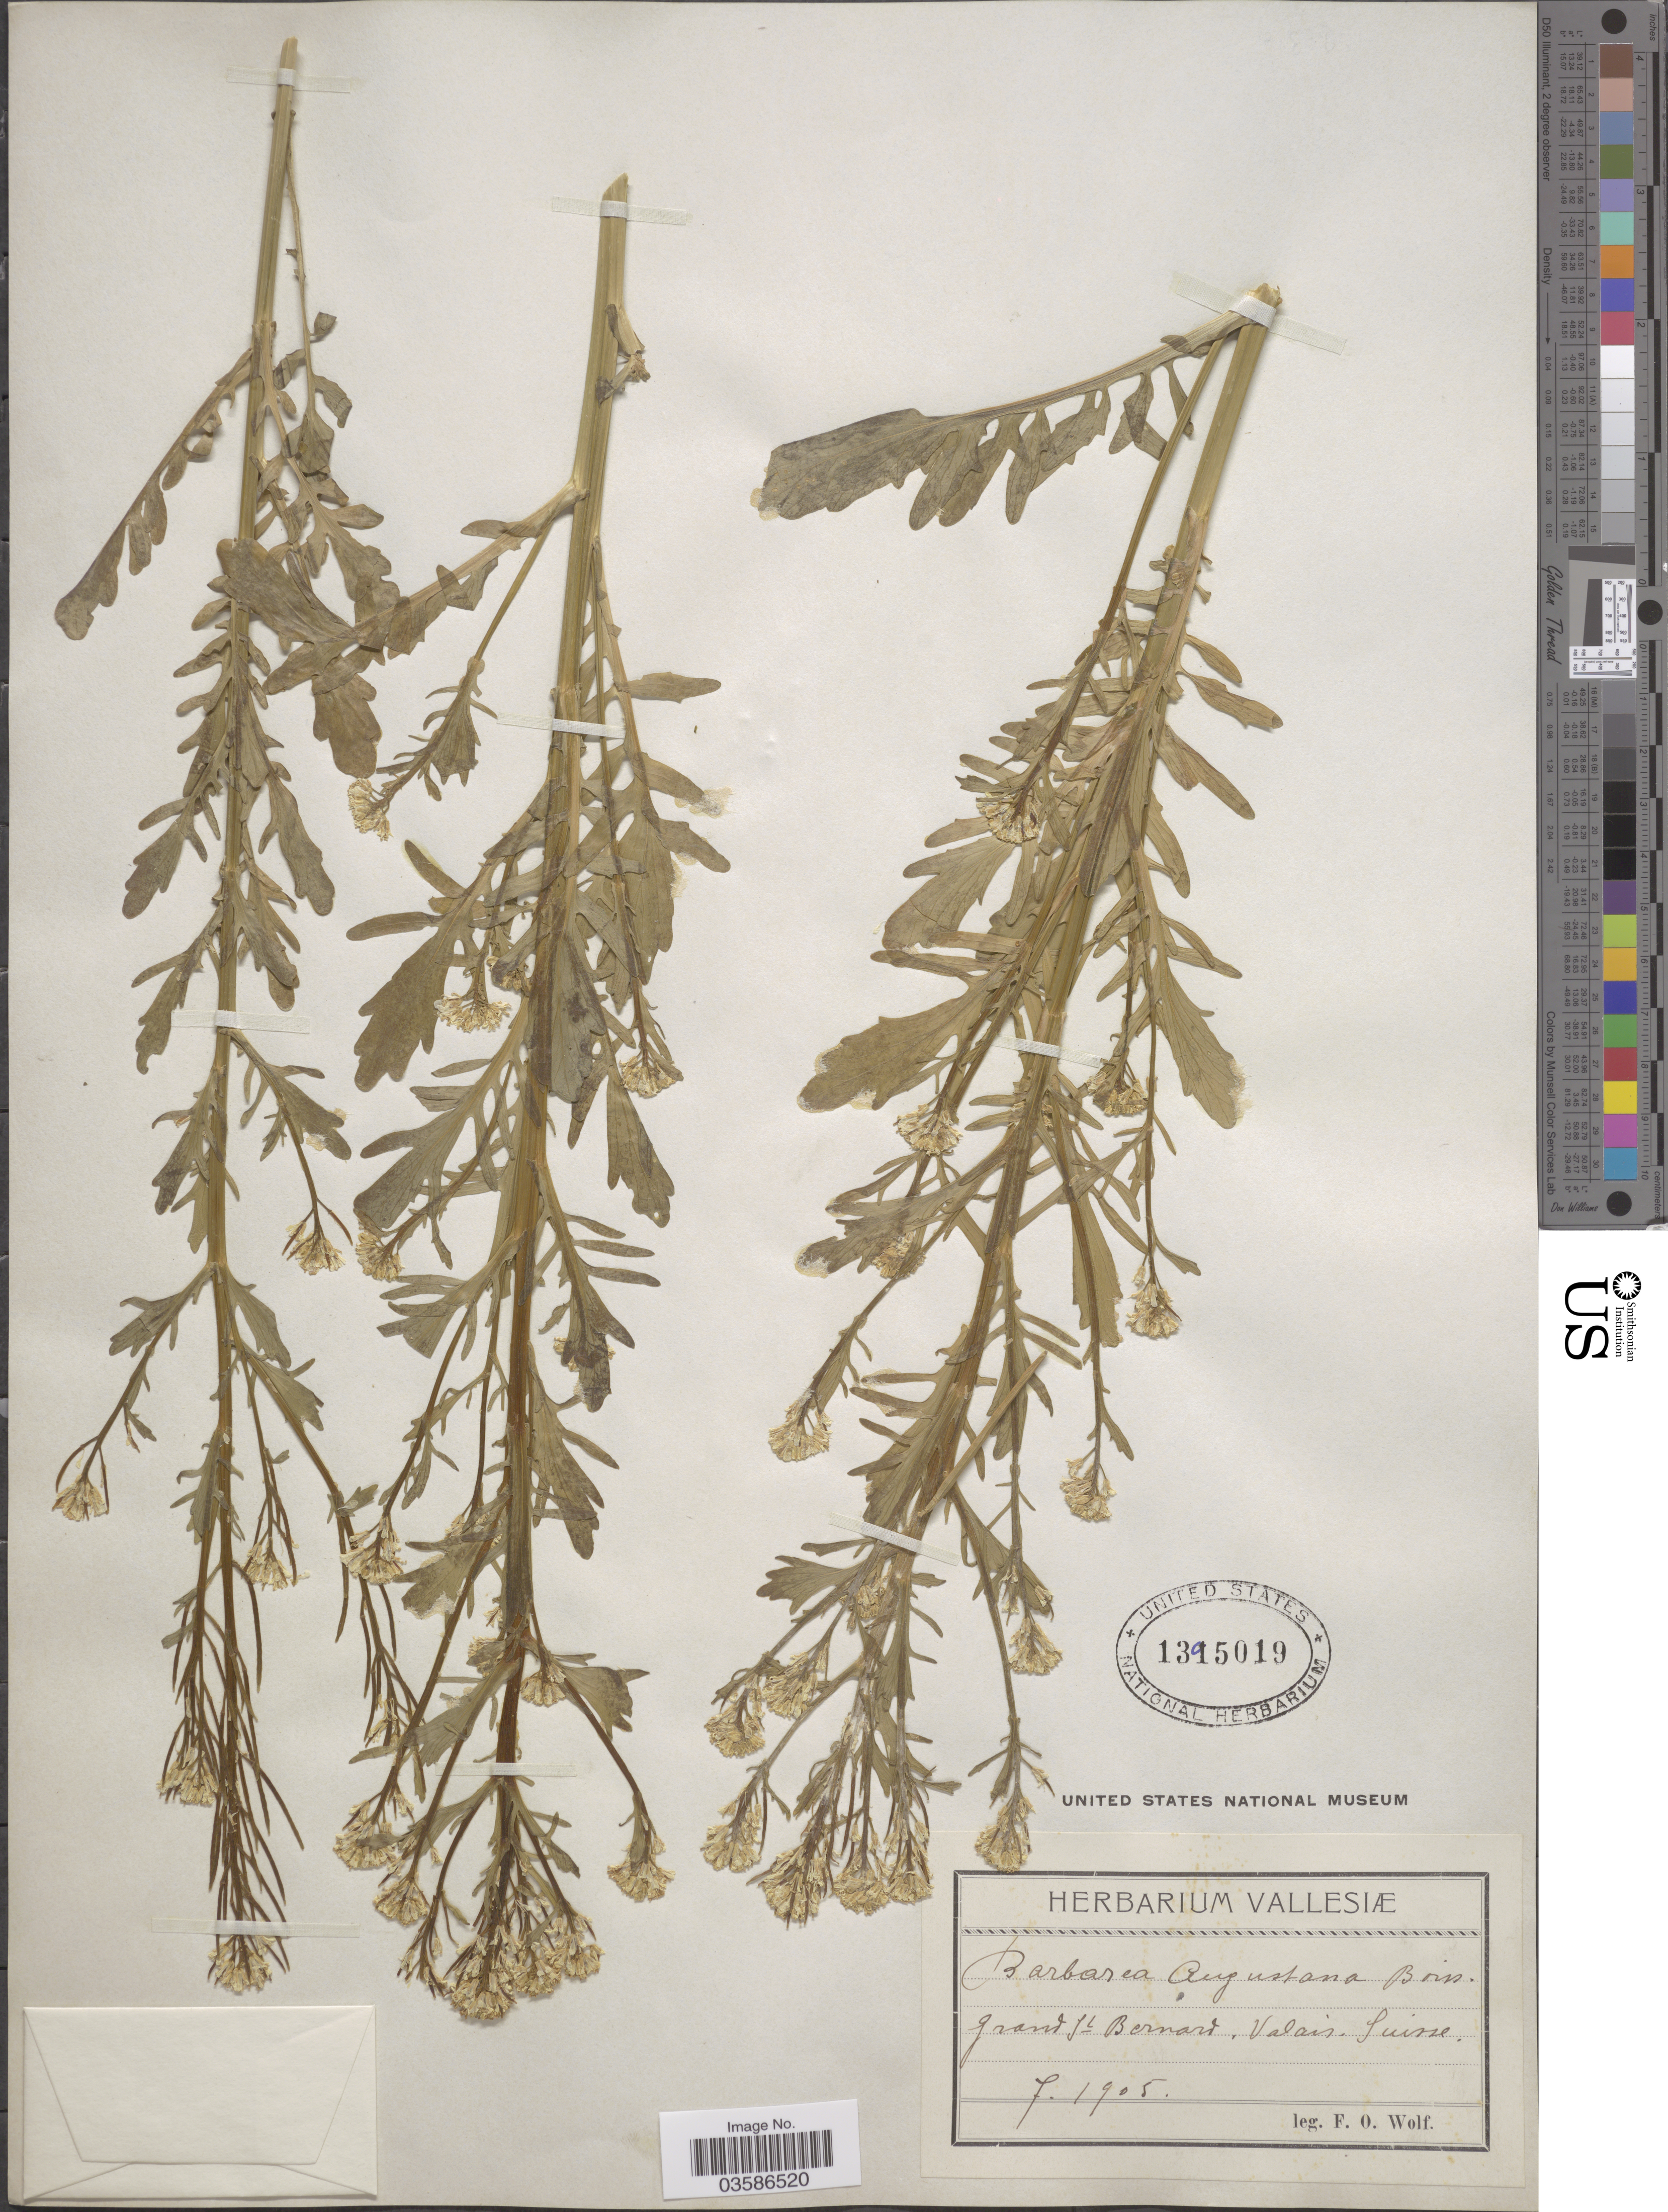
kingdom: Plantae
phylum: Tracheophyta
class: Magnoliopsida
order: Brassicales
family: Brassicaceae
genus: Barbarea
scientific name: Barbarea augustana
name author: Boiss.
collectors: F. Wolf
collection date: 1905-07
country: Switzerland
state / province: Valais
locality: Grand St Bernard. Suisse.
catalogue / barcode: US 1395019